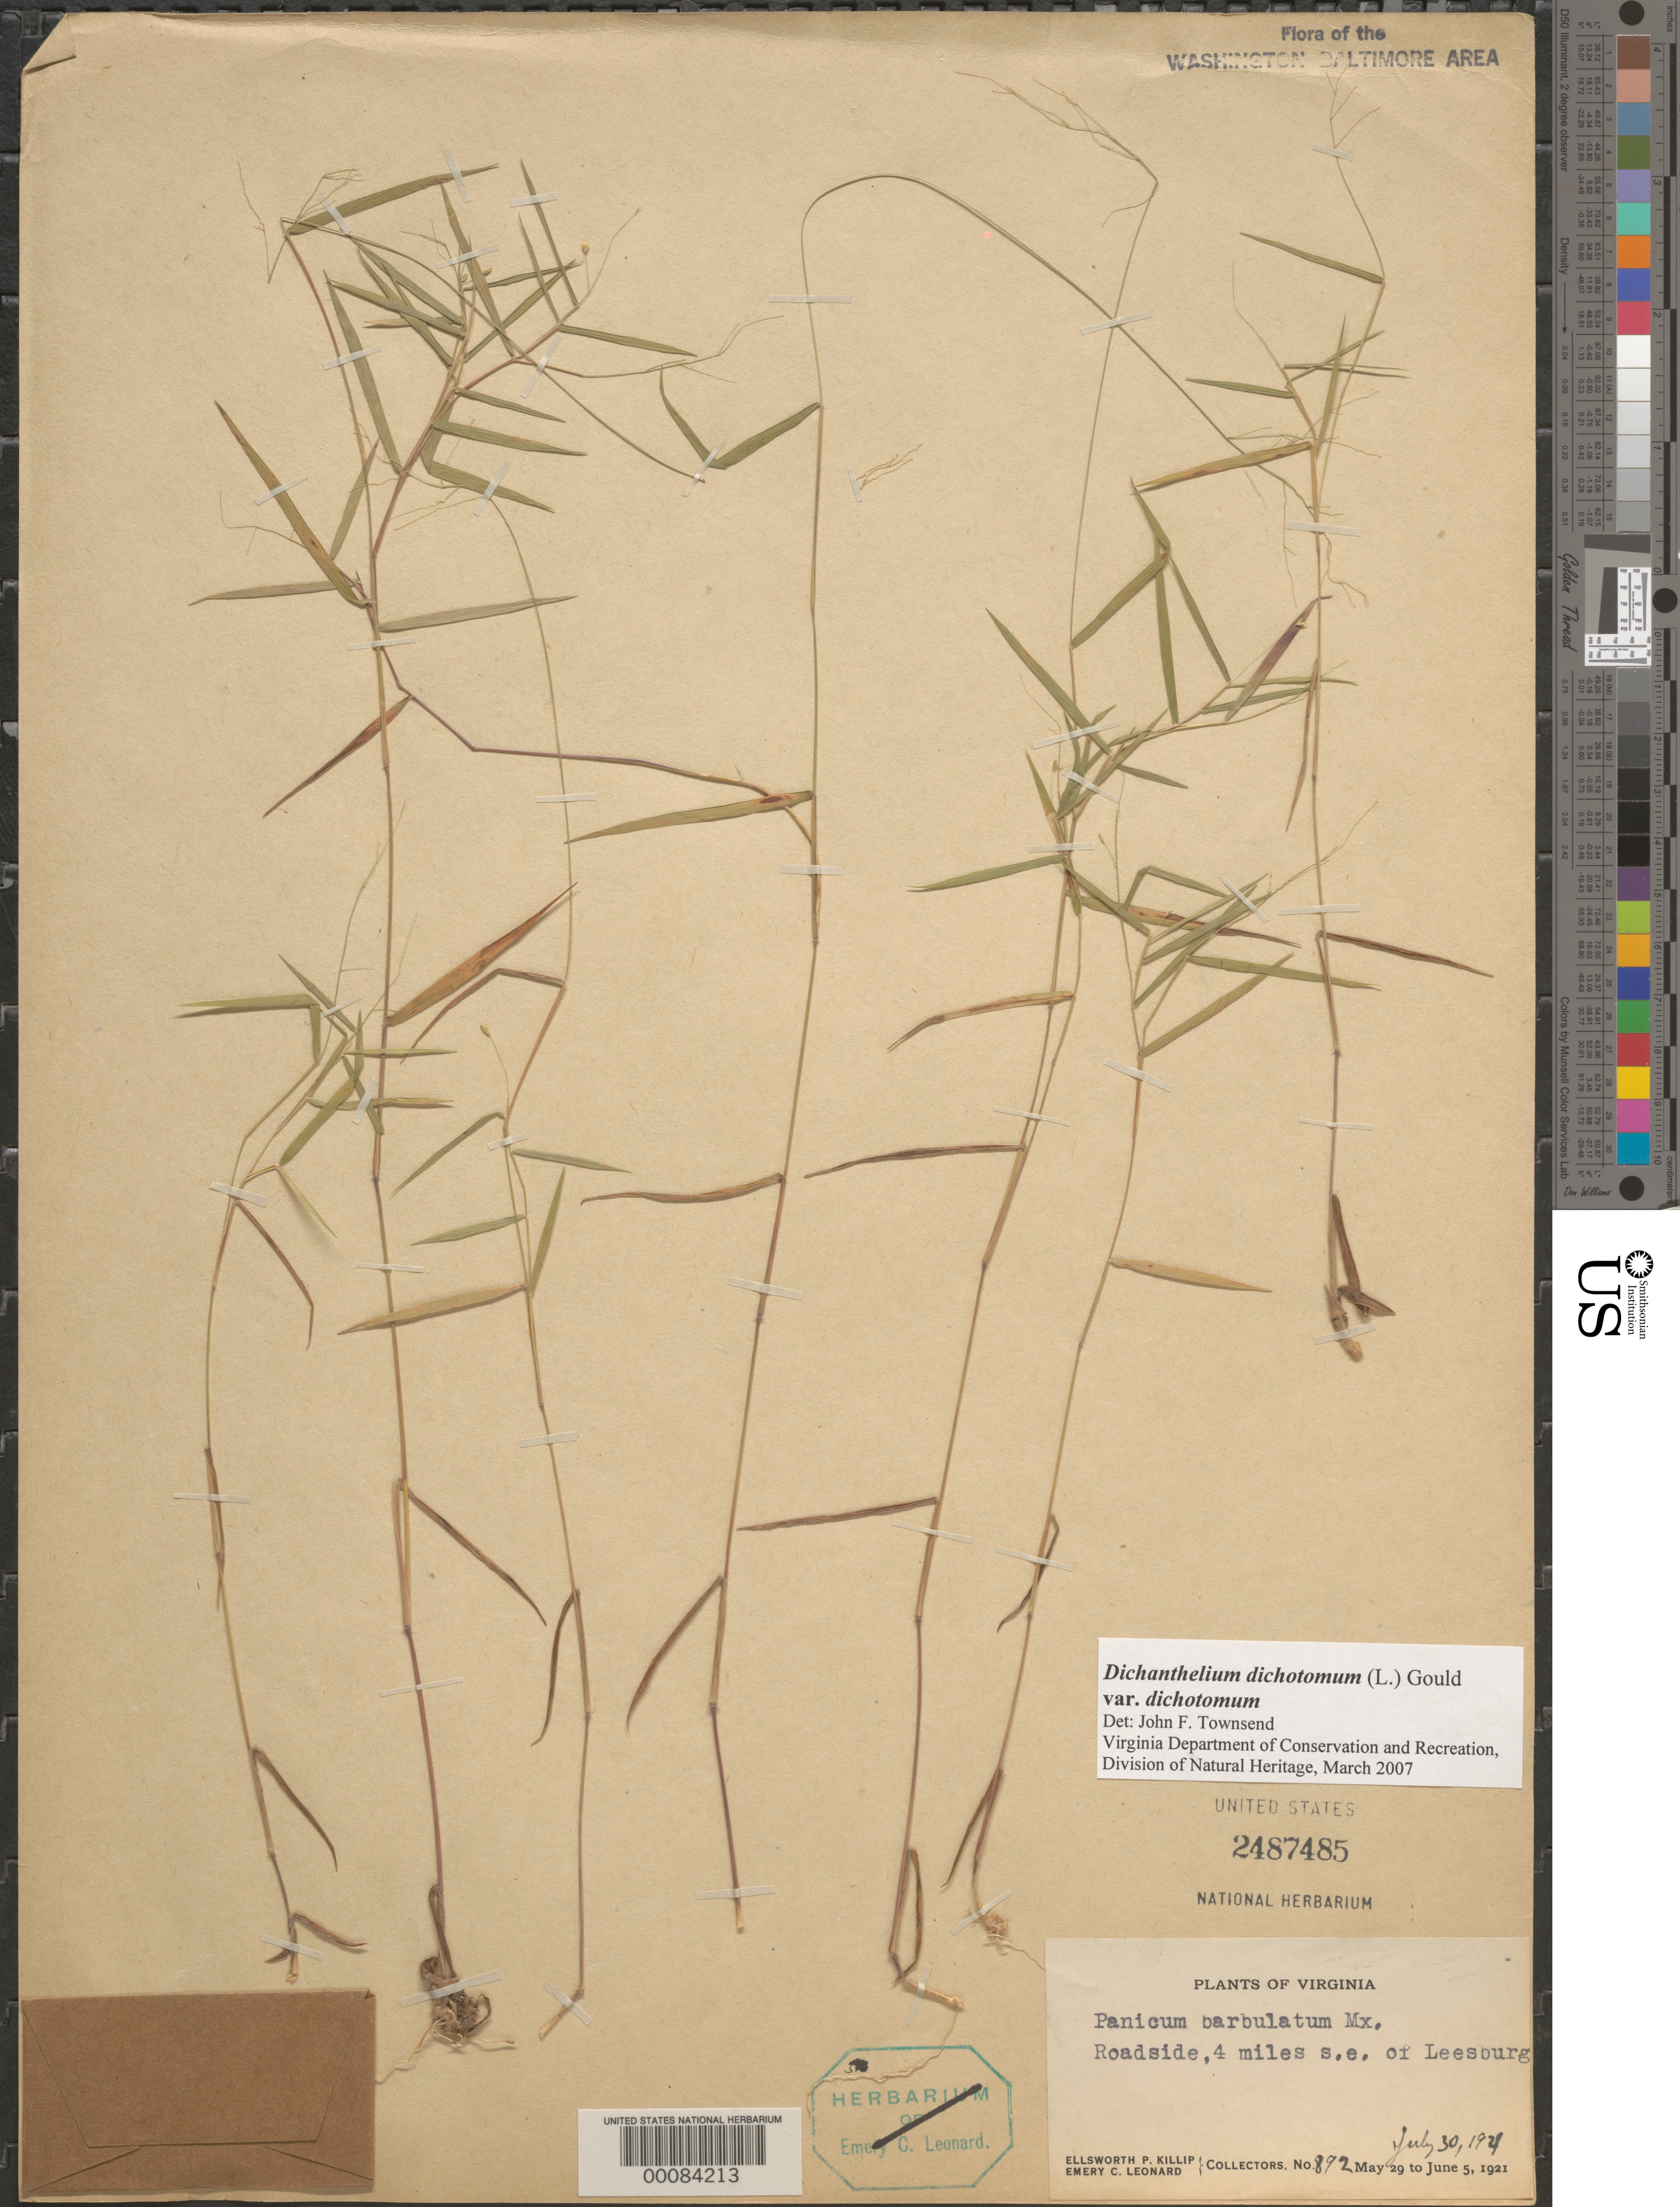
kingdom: Plantae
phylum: Tracheophyta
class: Liliopsida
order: Poales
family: Poaceae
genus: Dichanthelium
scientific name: Dichanthelium dichotomum var. dichotomum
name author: (L.) Gould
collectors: E. P. Killip & E. C. Leonard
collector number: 892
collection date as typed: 30 Jul 1924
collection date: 1924-07-30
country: United States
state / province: Virginia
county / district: Loudoun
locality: Leesburg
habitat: Roadside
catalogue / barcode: US 2487485